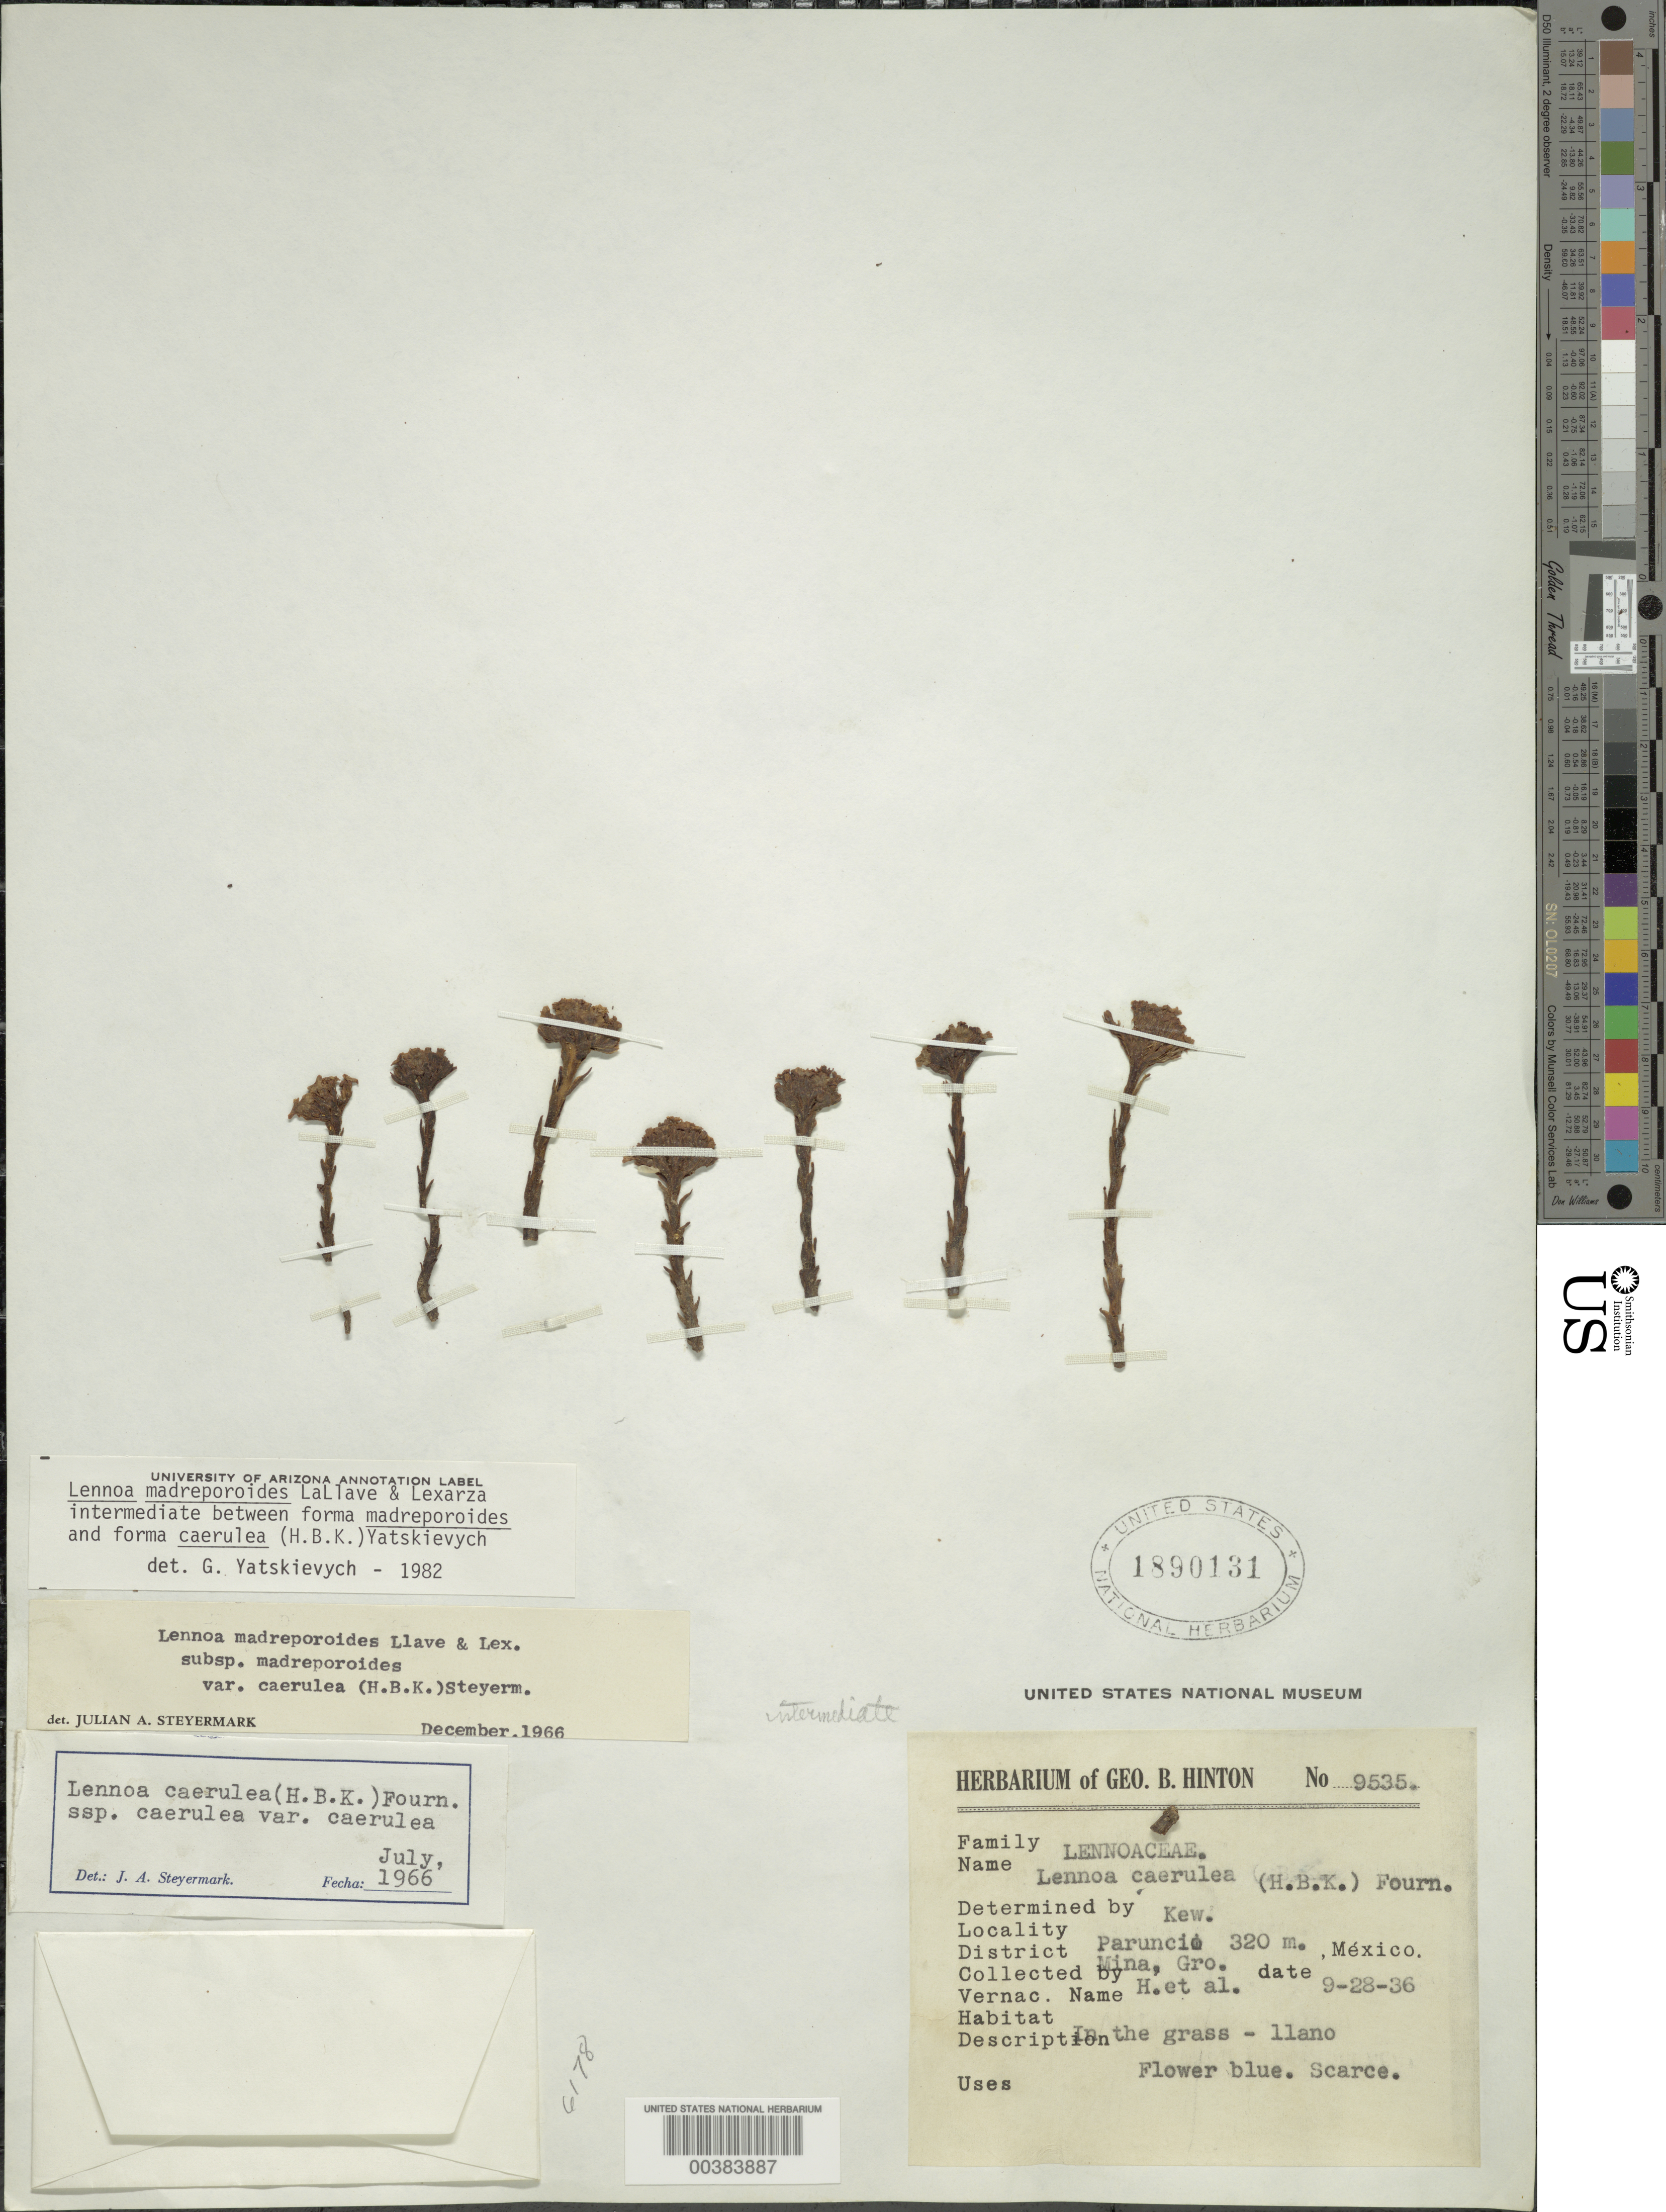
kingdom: Plantae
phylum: Tracheophyta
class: Magnoliopsida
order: Boraginales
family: Lennoaceae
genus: Lennoa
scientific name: Lennoa madreporoides f. madreporoides x L. madreporoides f. caerulea (Kunth) Yatsk.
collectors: G. B. Hinton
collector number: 9535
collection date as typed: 28 Sep 1936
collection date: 1936-09-28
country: Mexico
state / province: Guerrero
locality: Paruncio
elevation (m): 320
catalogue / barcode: US 1890131